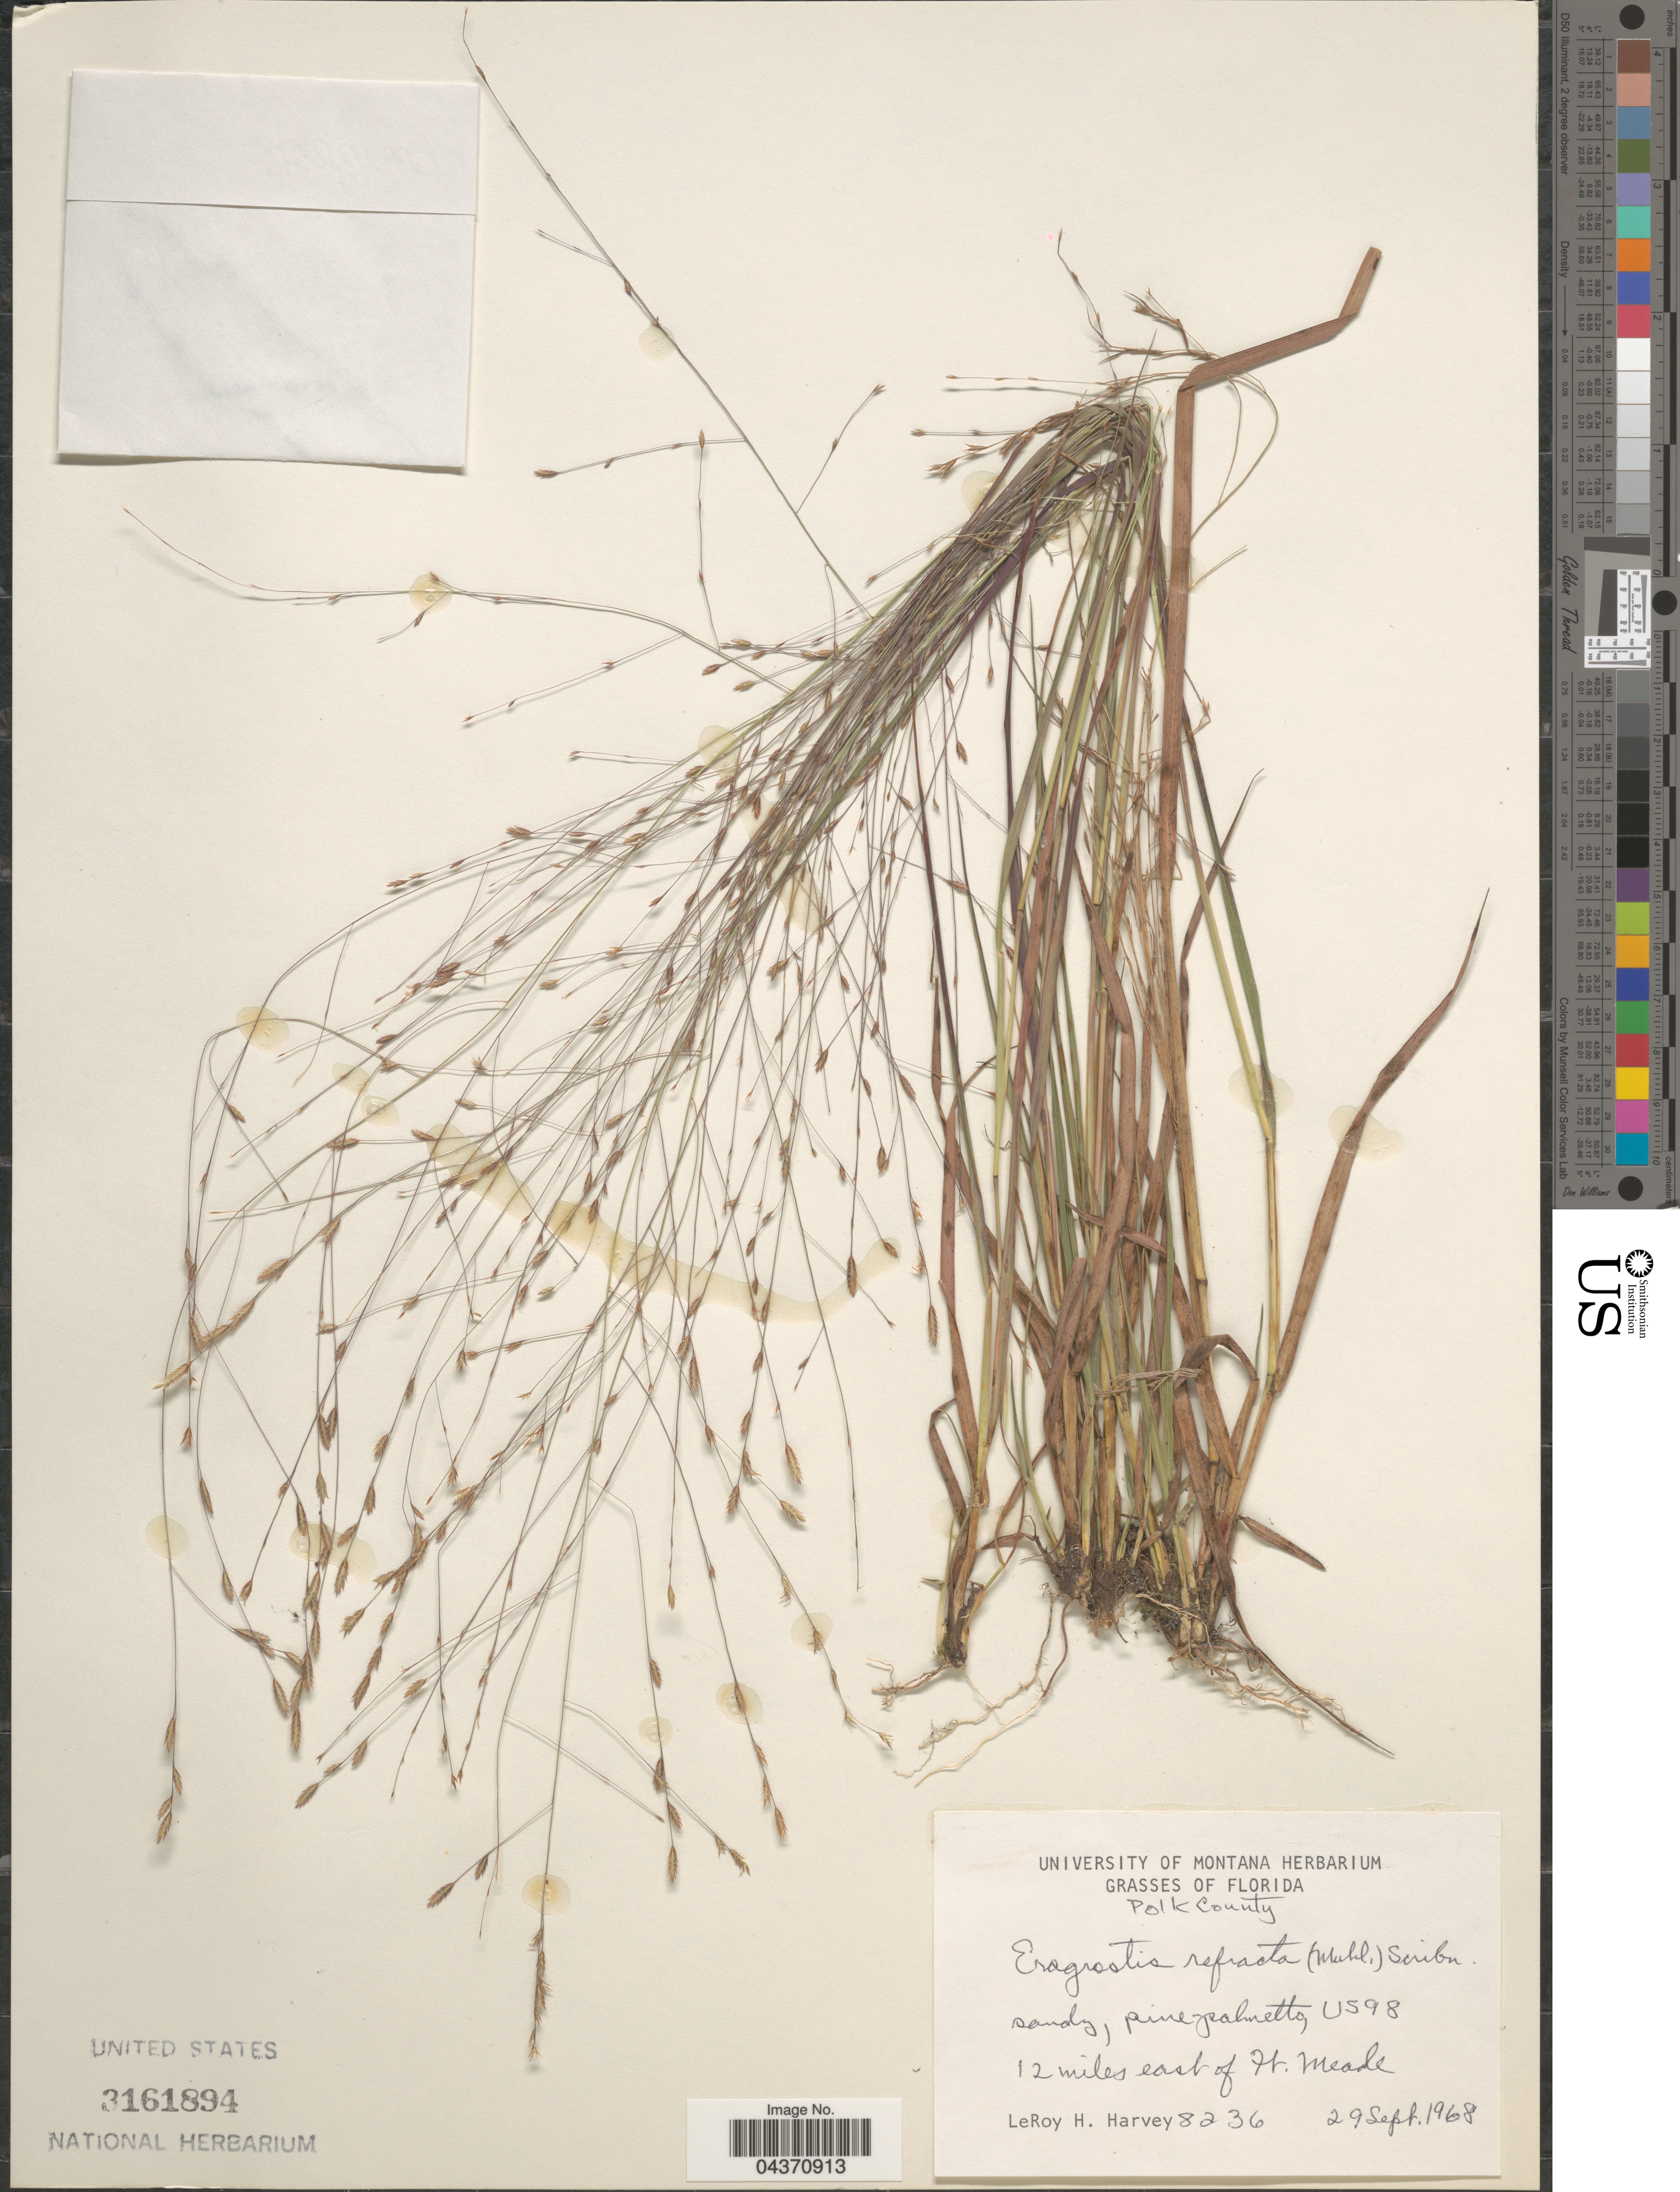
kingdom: Plantae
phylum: Tracheophyta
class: Liliopsida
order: Poales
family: Poaceae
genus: Eragrostis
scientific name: Eragrostis refracta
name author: (Muhl.) Scribn.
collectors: L. H. Harvey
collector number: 8236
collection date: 1968-09-29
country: United States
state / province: Florida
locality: Polk County. US98. 12 miles east of Ft. Meade.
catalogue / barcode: US 3161894